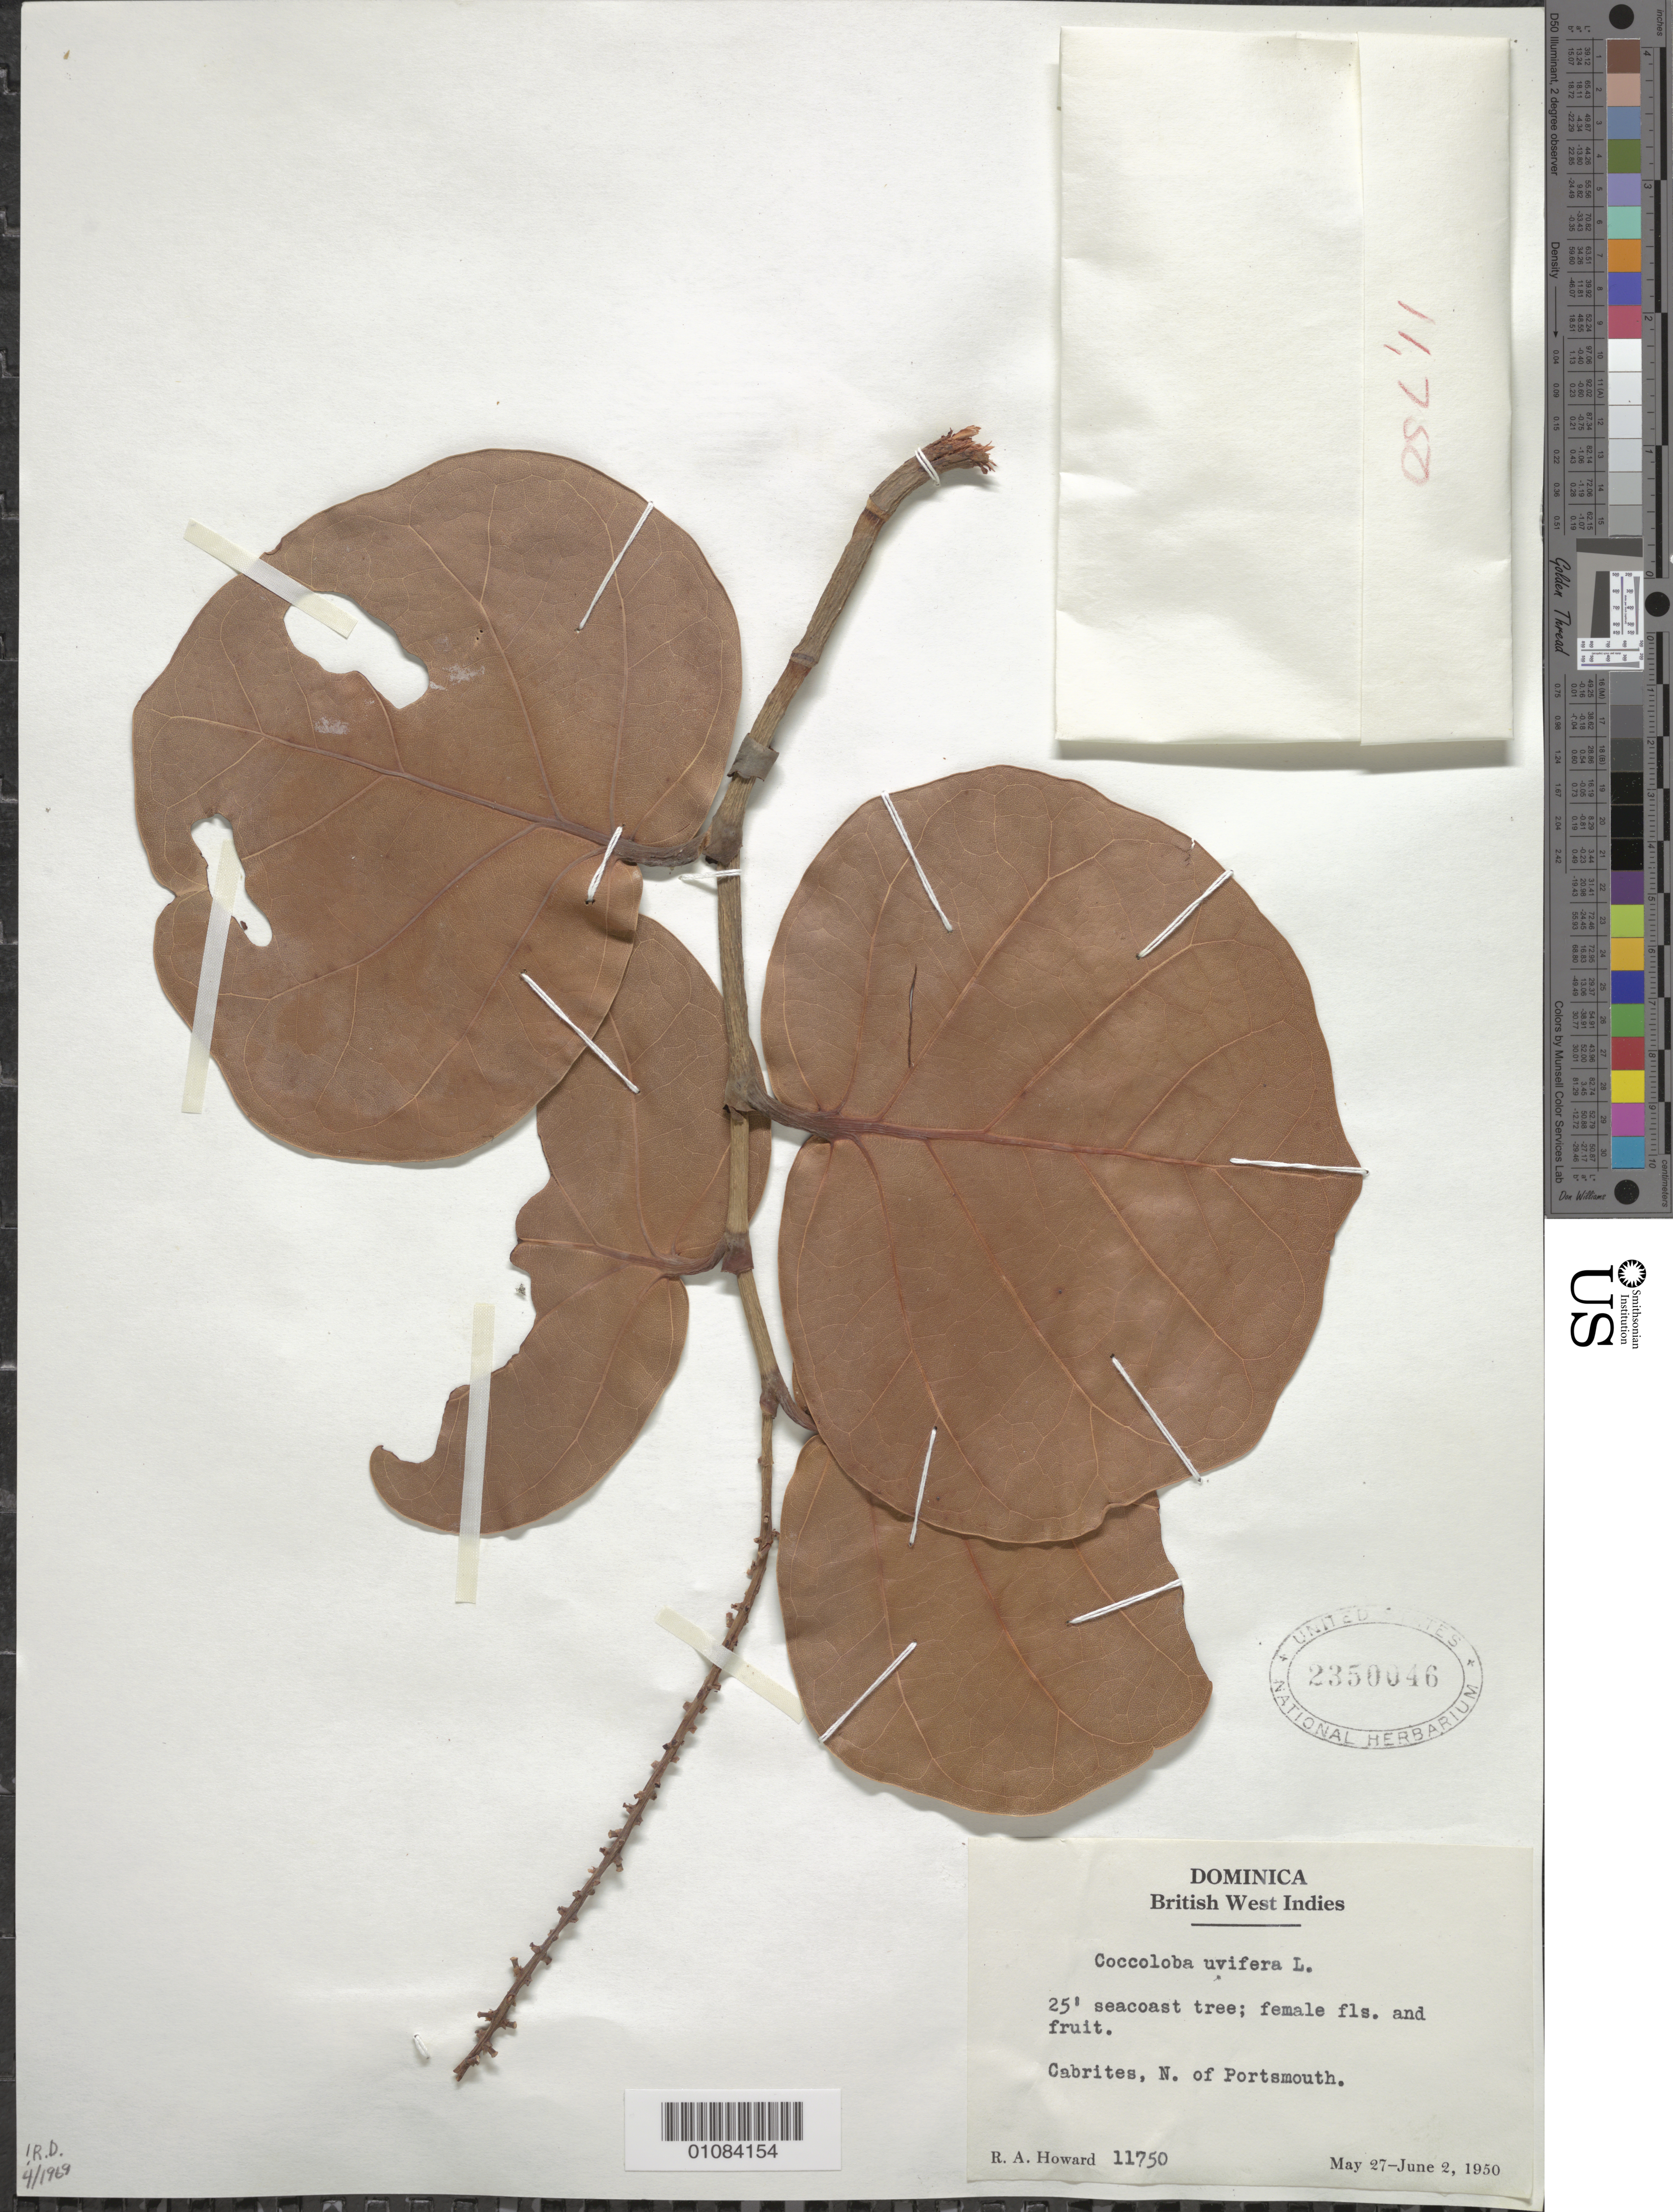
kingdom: Plantae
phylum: Tracheophyta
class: Magnoliopsida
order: Caryophyllales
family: Polygonaceae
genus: Coccoloba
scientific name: Coccoloba uvifera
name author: L.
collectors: R. A. Howard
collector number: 11750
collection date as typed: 27 May 1950 to 02 Jun 1950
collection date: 1950-05-27/1950-06-02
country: Dominica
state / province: St. John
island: Dominica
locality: Cabrites, N of Portsmouth.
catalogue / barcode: US 2350046